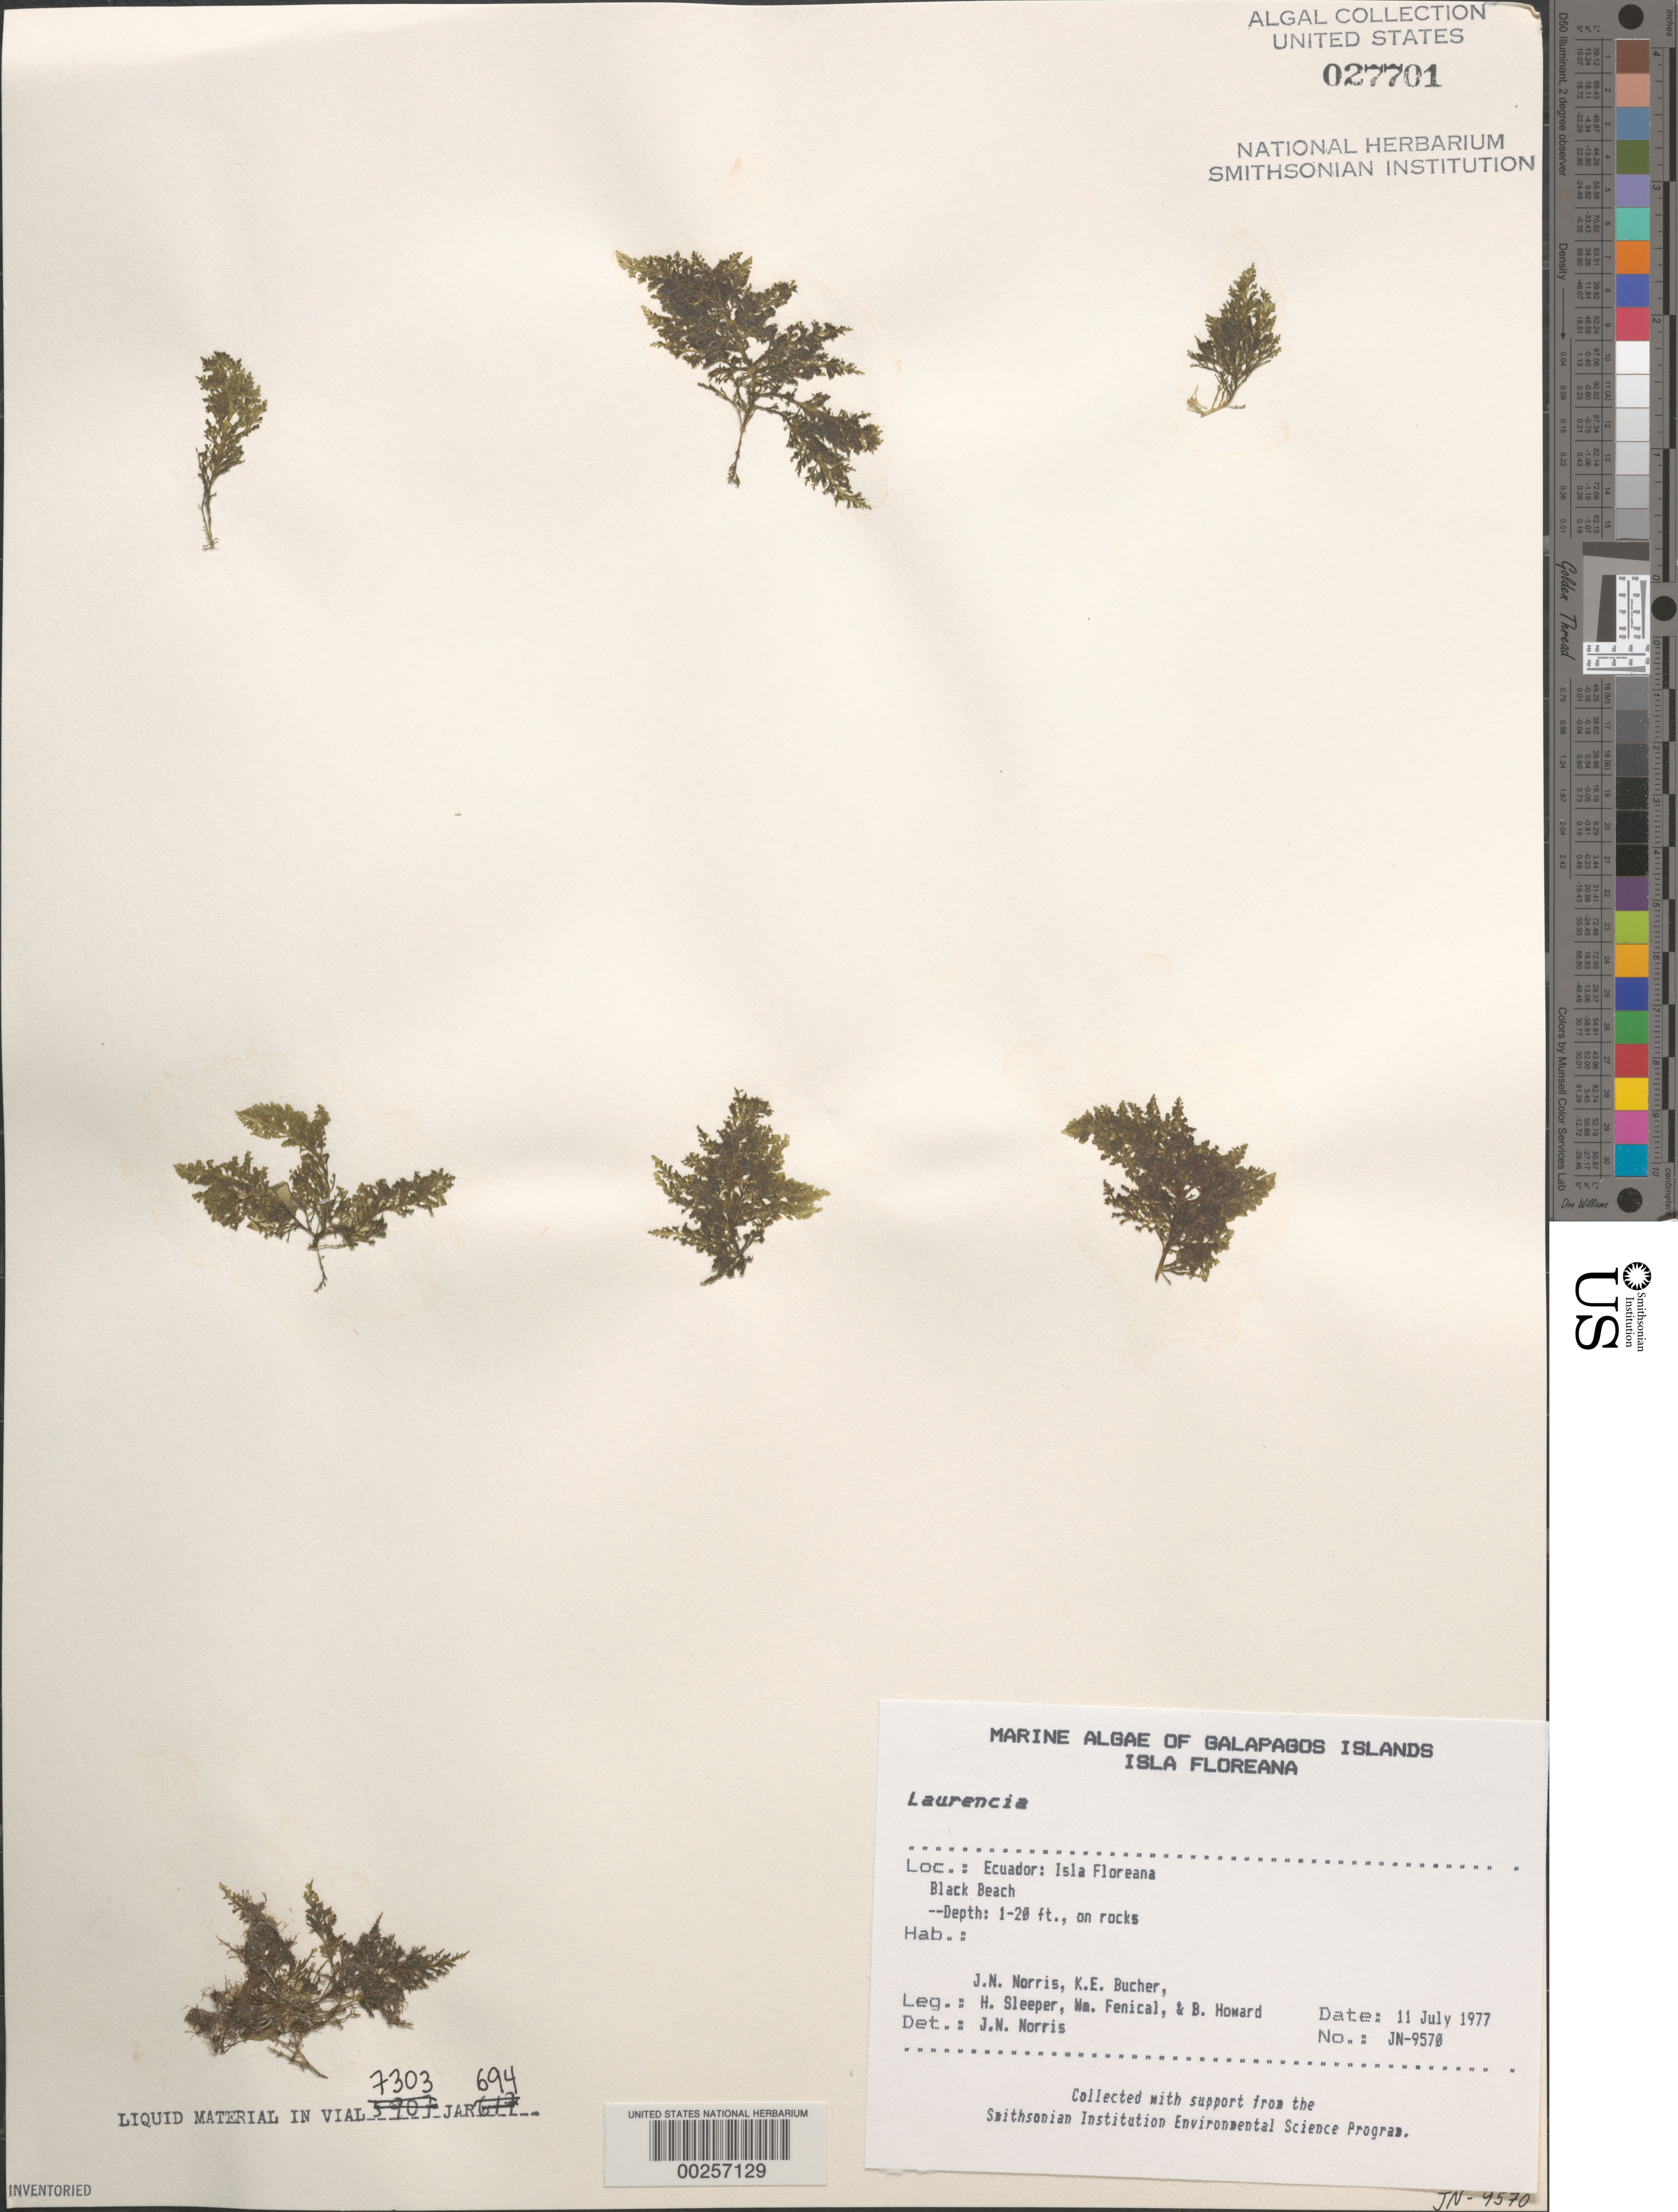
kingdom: Plantae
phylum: Rhodophyta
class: Florideophyceae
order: Ceramiales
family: Rhodomelaceae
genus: Laurencia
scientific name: Laurencia sp.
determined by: Norris, James N.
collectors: J. N. Norris, K. E. Bucher, H. Sleeper, W. Fenical & B. Howard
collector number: JN-9570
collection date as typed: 11 Jul 1977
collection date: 1977-07-11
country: Ecuador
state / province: Colón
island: Floreana [Charles, Santa Maria]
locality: Black Beach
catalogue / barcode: US 27701